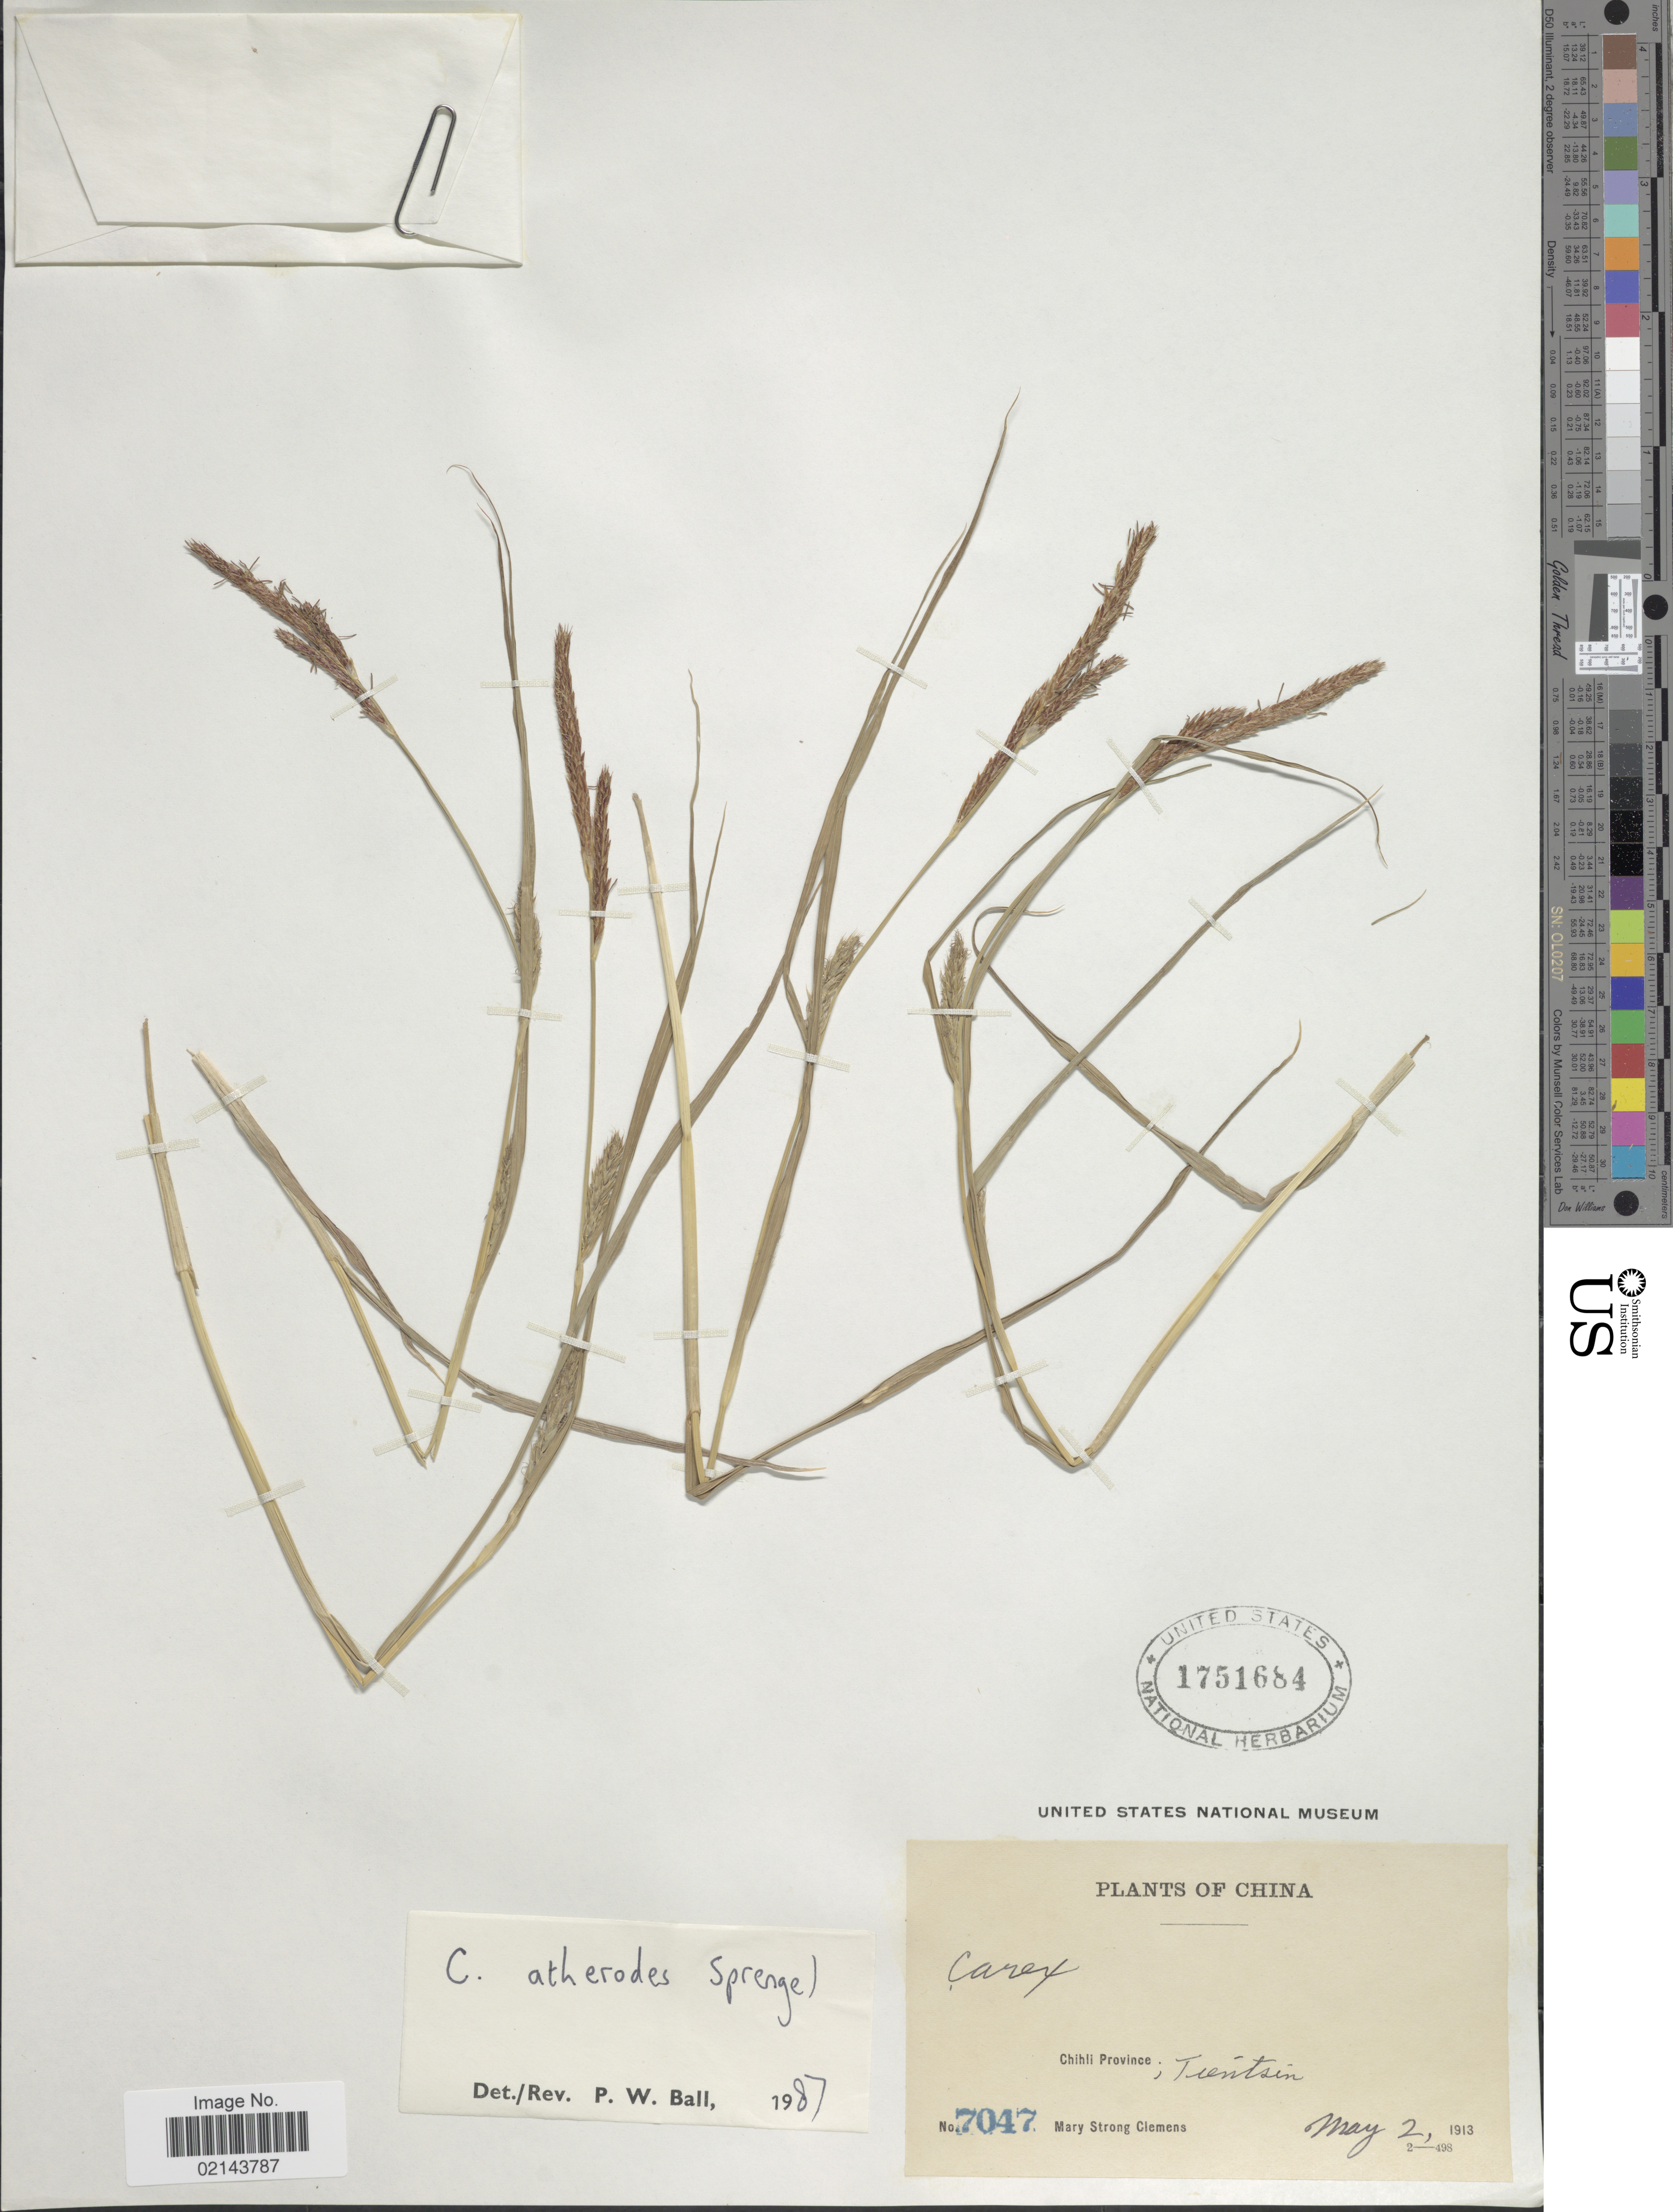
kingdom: Plantae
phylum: Tracheophyta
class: Liliopsida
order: Poales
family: Cyperaceae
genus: Carex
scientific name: Carex atherodes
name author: Spreng.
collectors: M. S. Clemens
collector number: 7047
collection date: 1913-05-02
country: China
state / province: Tianjin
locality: Chihli Province; Tientsin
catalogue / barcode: US 1751684